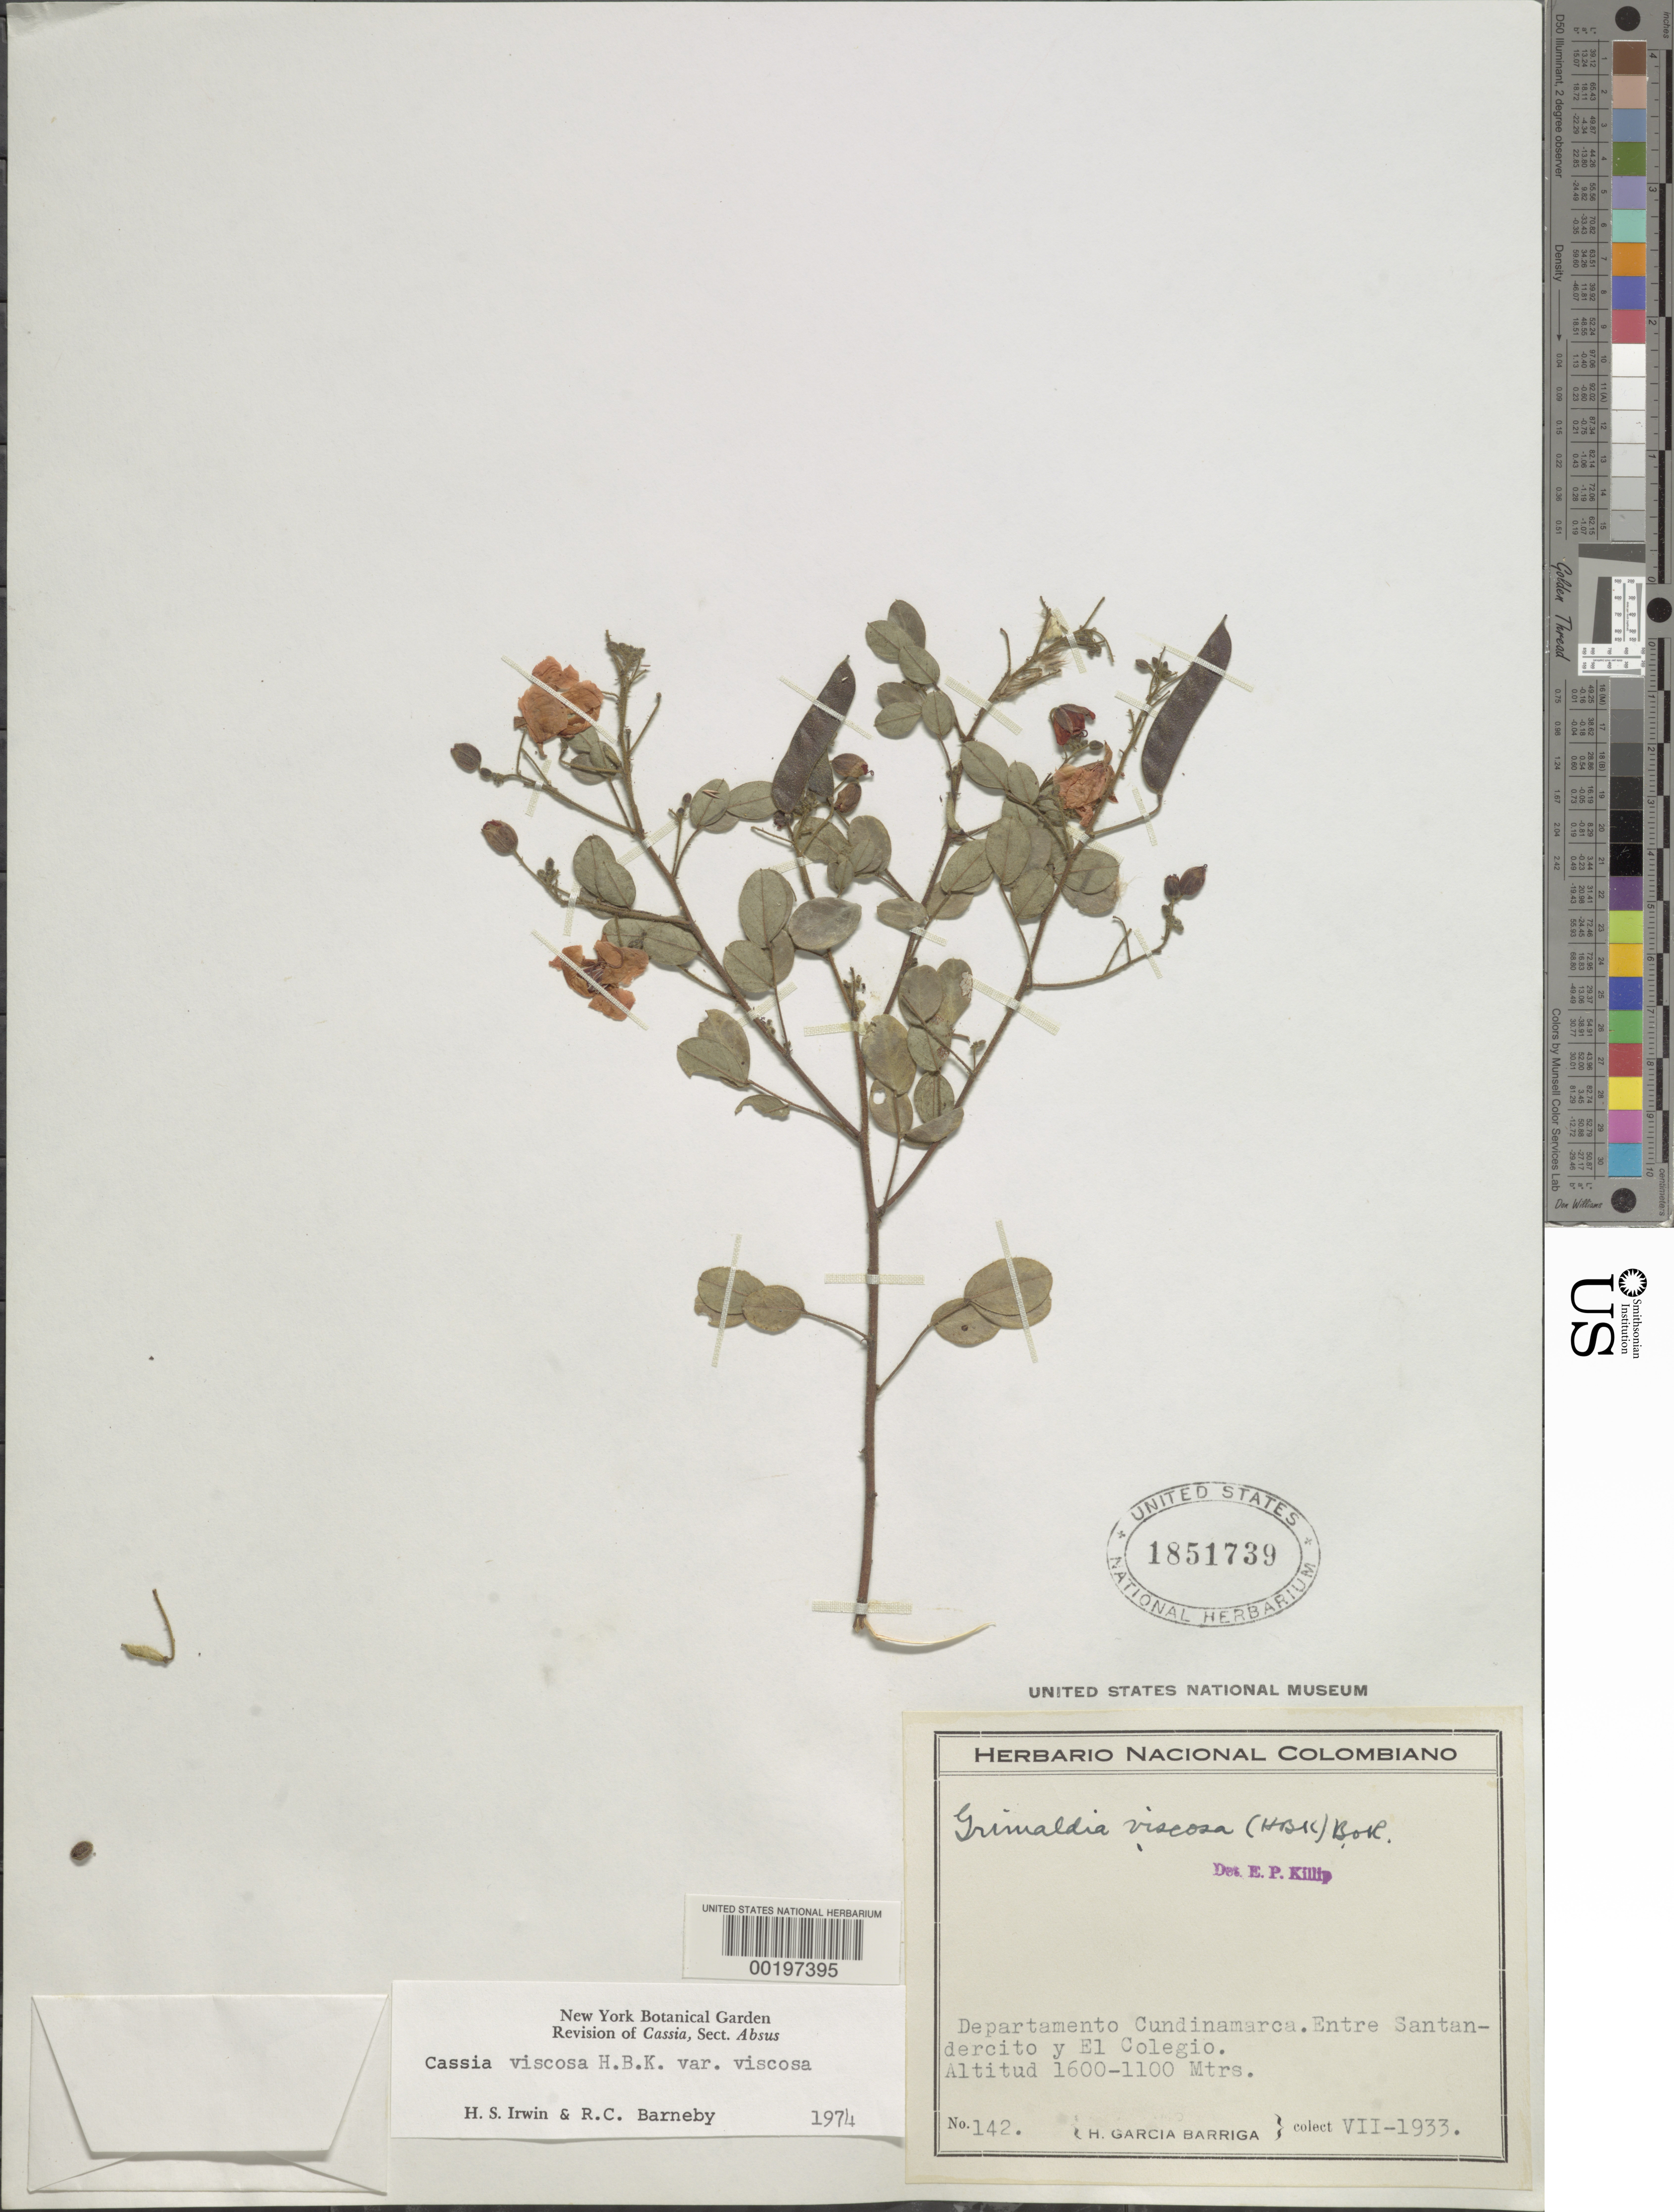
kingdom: Plantae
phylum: Tracheophyta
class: Magnoliopsida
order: Fabales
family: Fabaceae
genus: Chamaecrista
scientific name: Chamaecrista viscosa var. viscosa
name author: (Kunth) H.S. Irwin & Barneby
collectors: H. García Barriga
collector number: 142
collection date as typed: Jul 1933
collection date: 1933-07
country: Colombia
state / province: Cundinamarca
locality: Entre Santanderito y el Colegio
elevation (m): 1100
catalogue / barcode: US 1851739